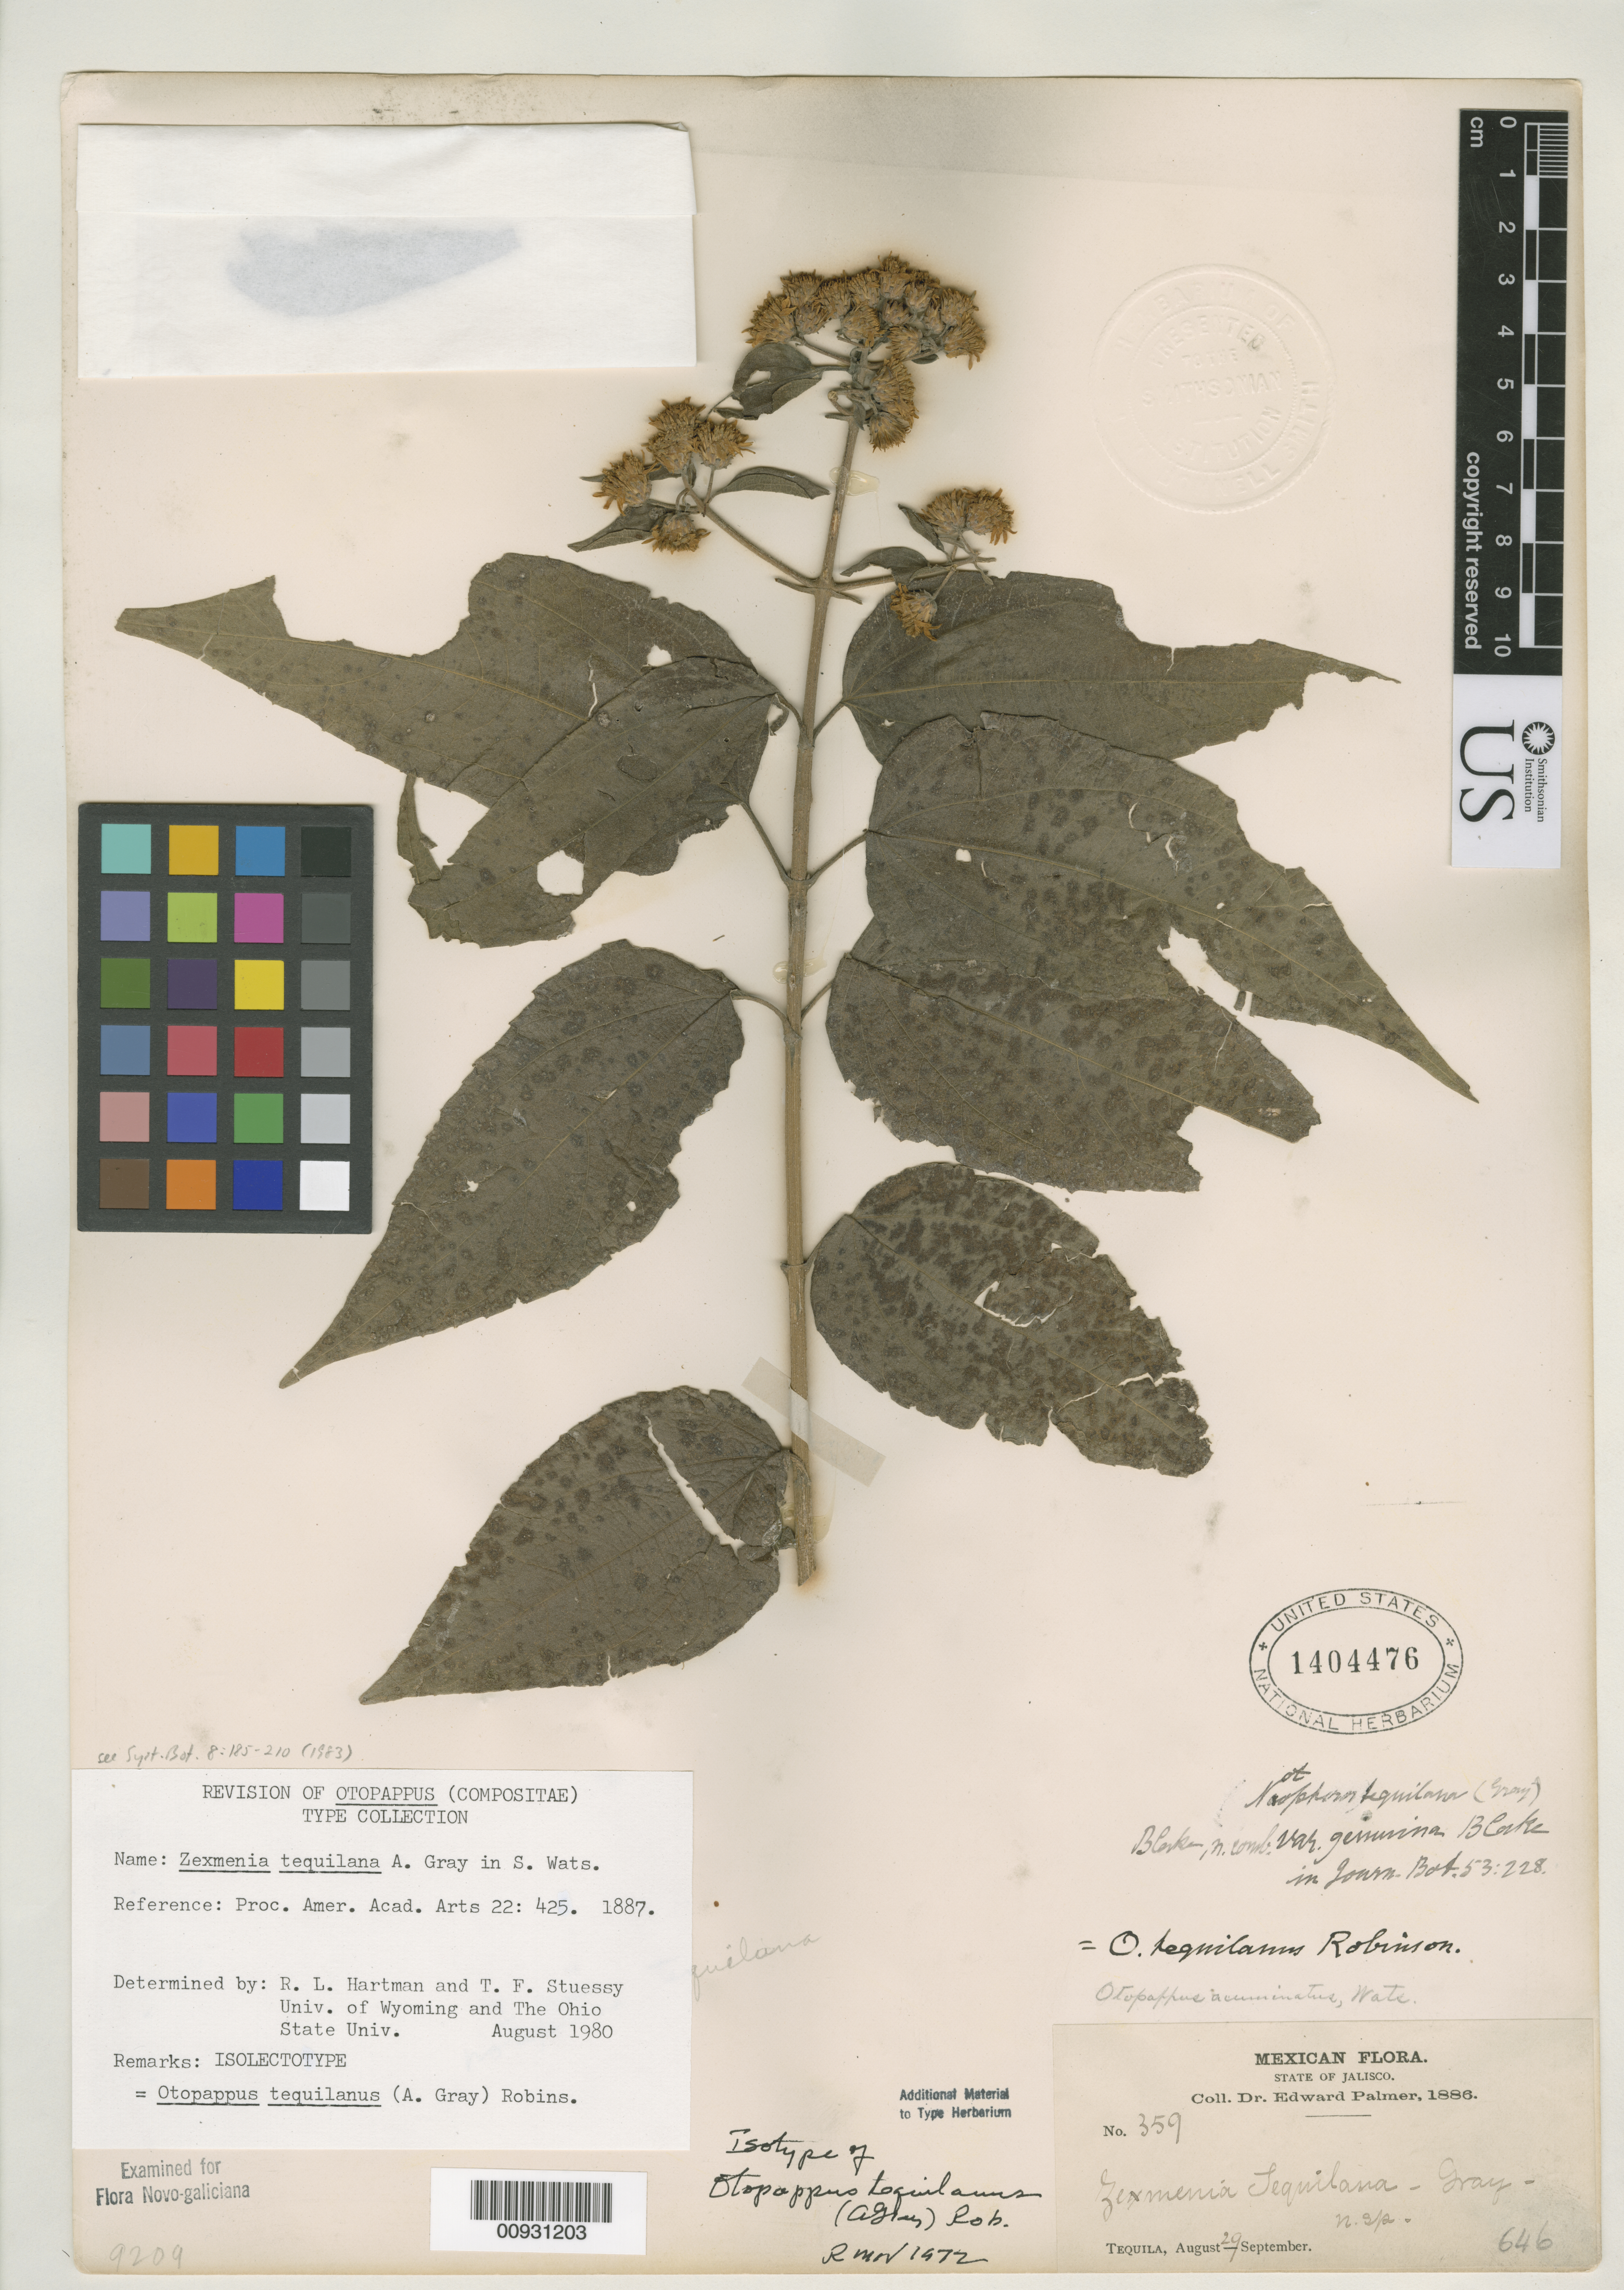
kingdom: Plantae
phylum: Tracheophyta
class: Magnoliopsida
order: Asterales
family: Asteraceae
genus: Zexmenia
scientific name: Zexmenia tequilana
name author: A. Gray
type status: Isolectotype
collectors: E. Palmer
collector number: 359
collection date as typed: Aug 1886 to -- Sep 1886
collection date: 1886-08/1886-09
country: Mexico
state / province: Jalisco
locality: Tequila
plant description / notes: Effectively lectotypified by B. Robinson by citing the other syntype, Palmer 394, as O. tequilanus var. acuminatus (see Hartman & Stuessy 1983, Syst. Bot. 8: 196).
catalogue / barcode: US 1404476